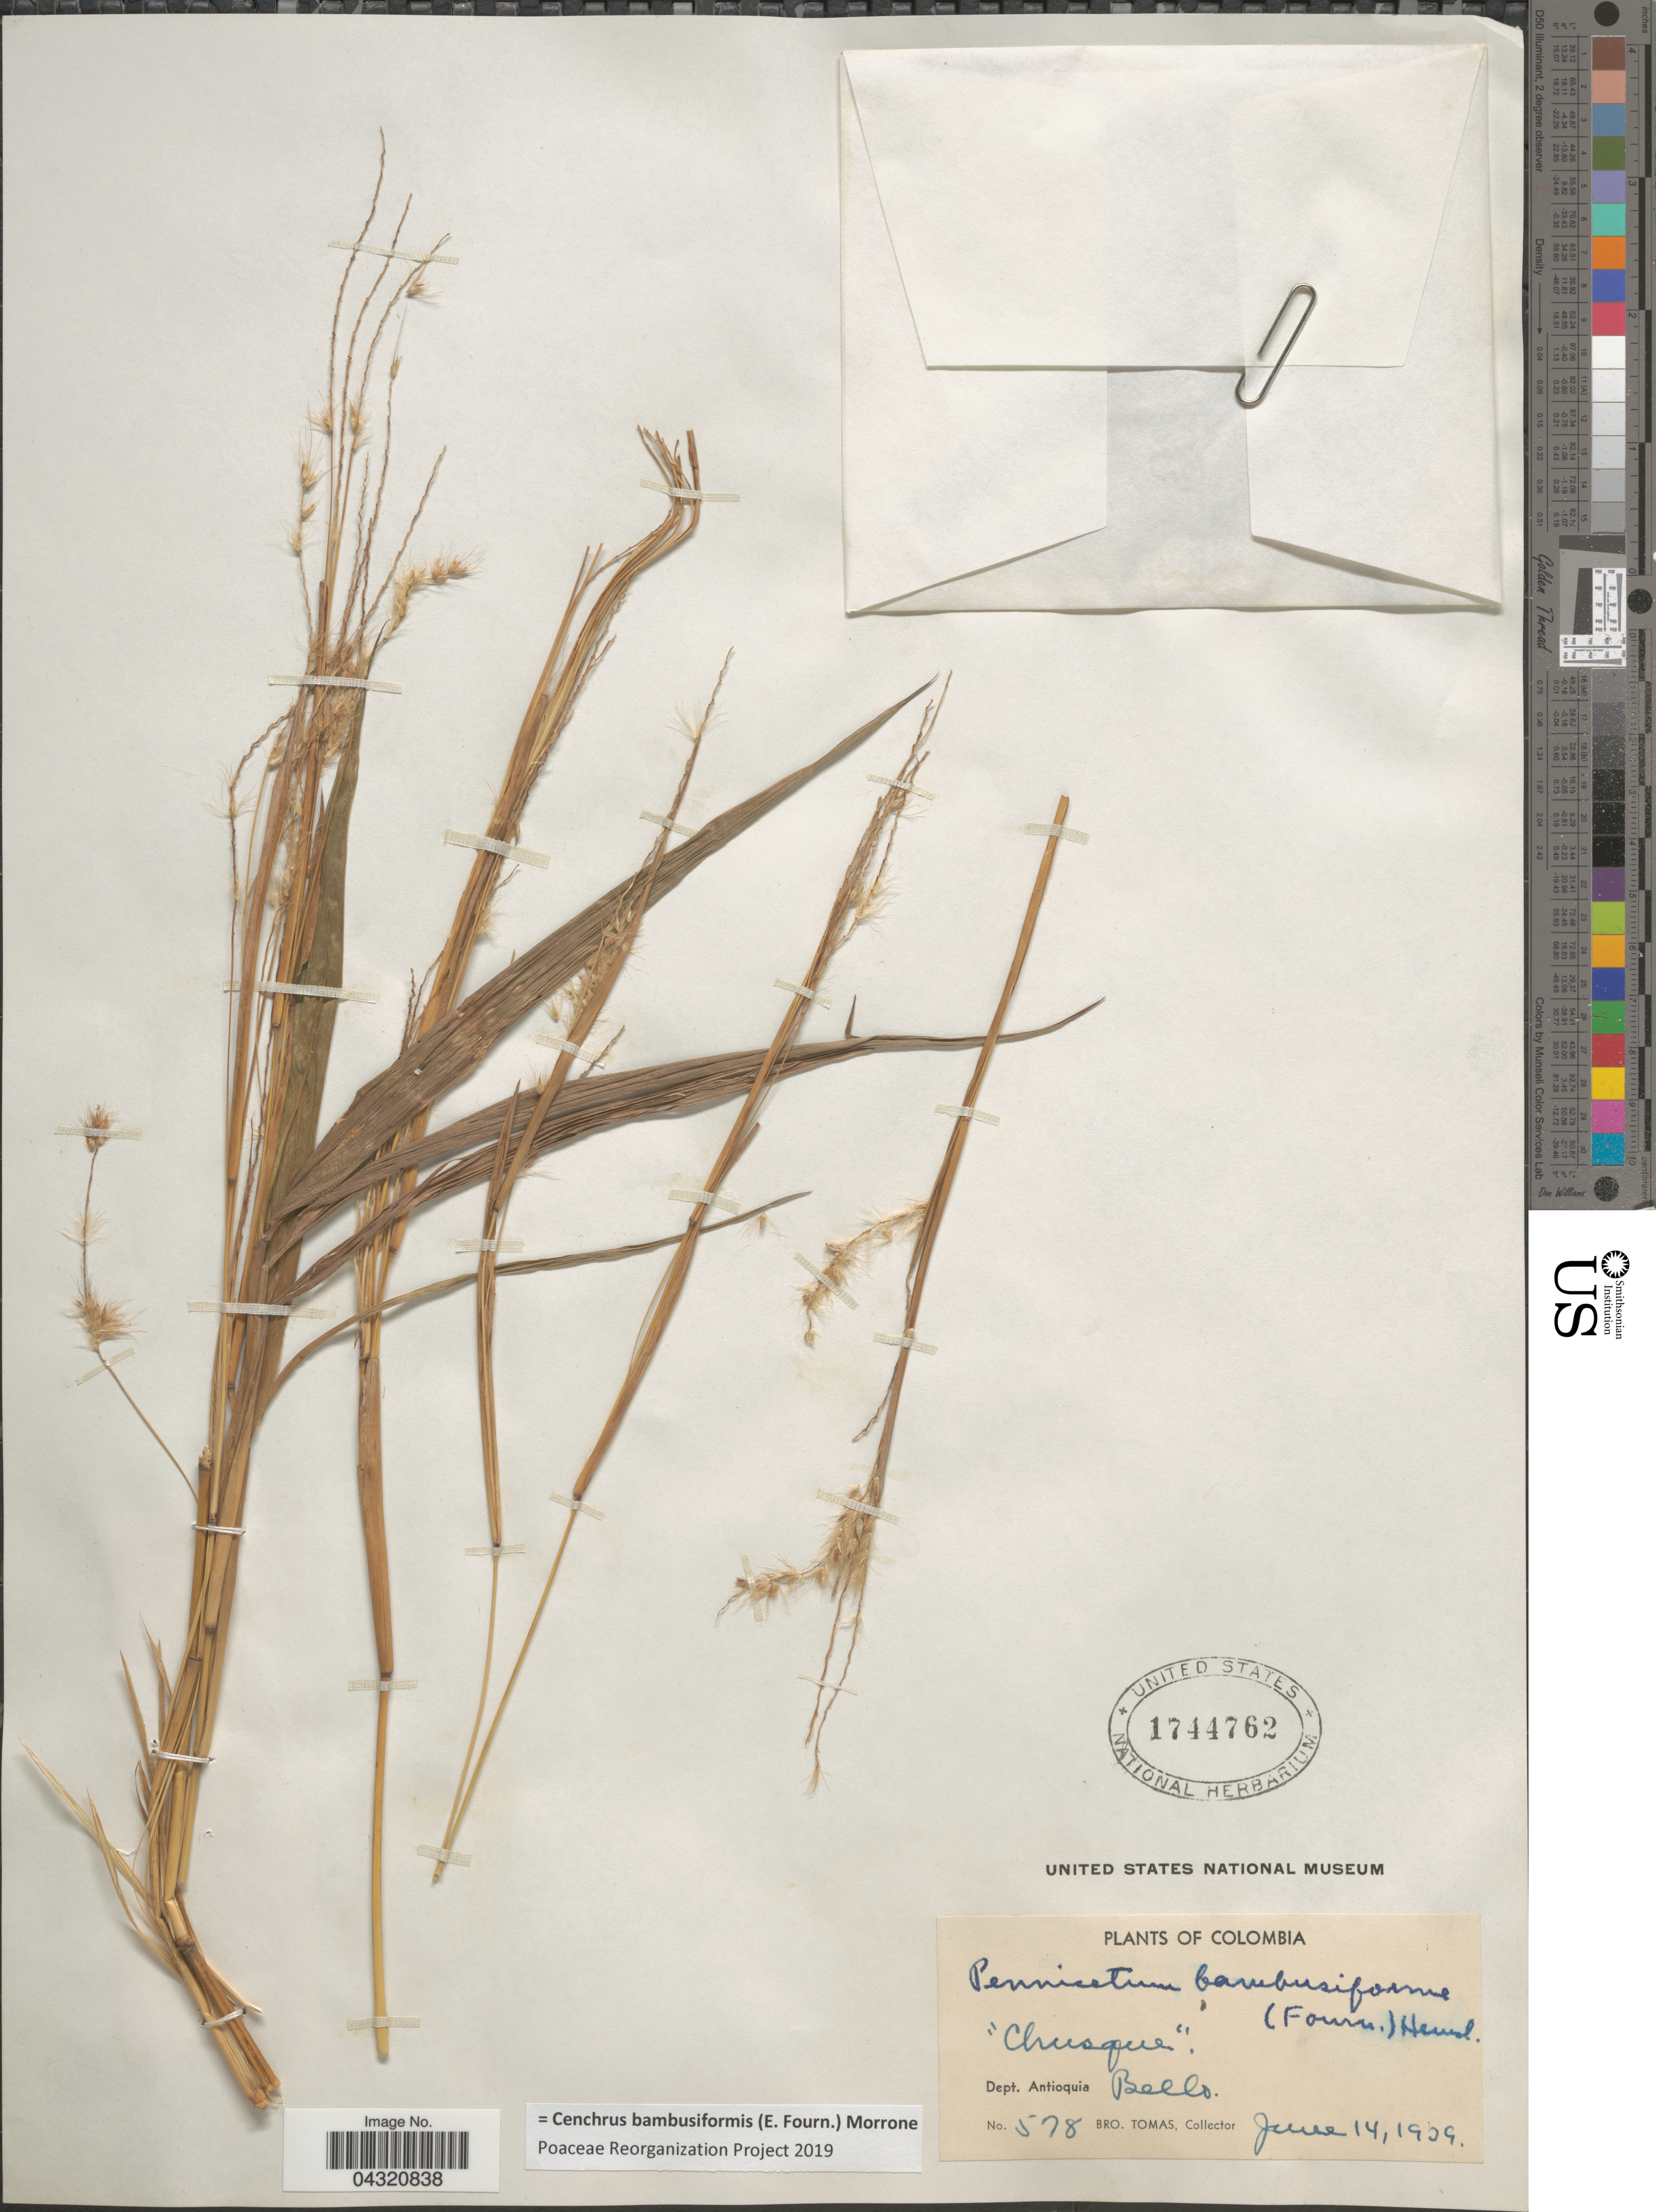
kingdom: Plantae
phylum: Tracheophyta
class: Liliopsida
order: Poales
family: Poaceae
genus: Cenchrus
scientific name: Cenchrus bambusiformis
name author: (E. Fourn.) Morrone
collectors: B. Tomas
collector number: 578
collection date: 1909-06-14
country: Colombia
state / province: Antioquia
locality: Dept. Antioquia. Bello.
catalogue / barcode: US 1744762